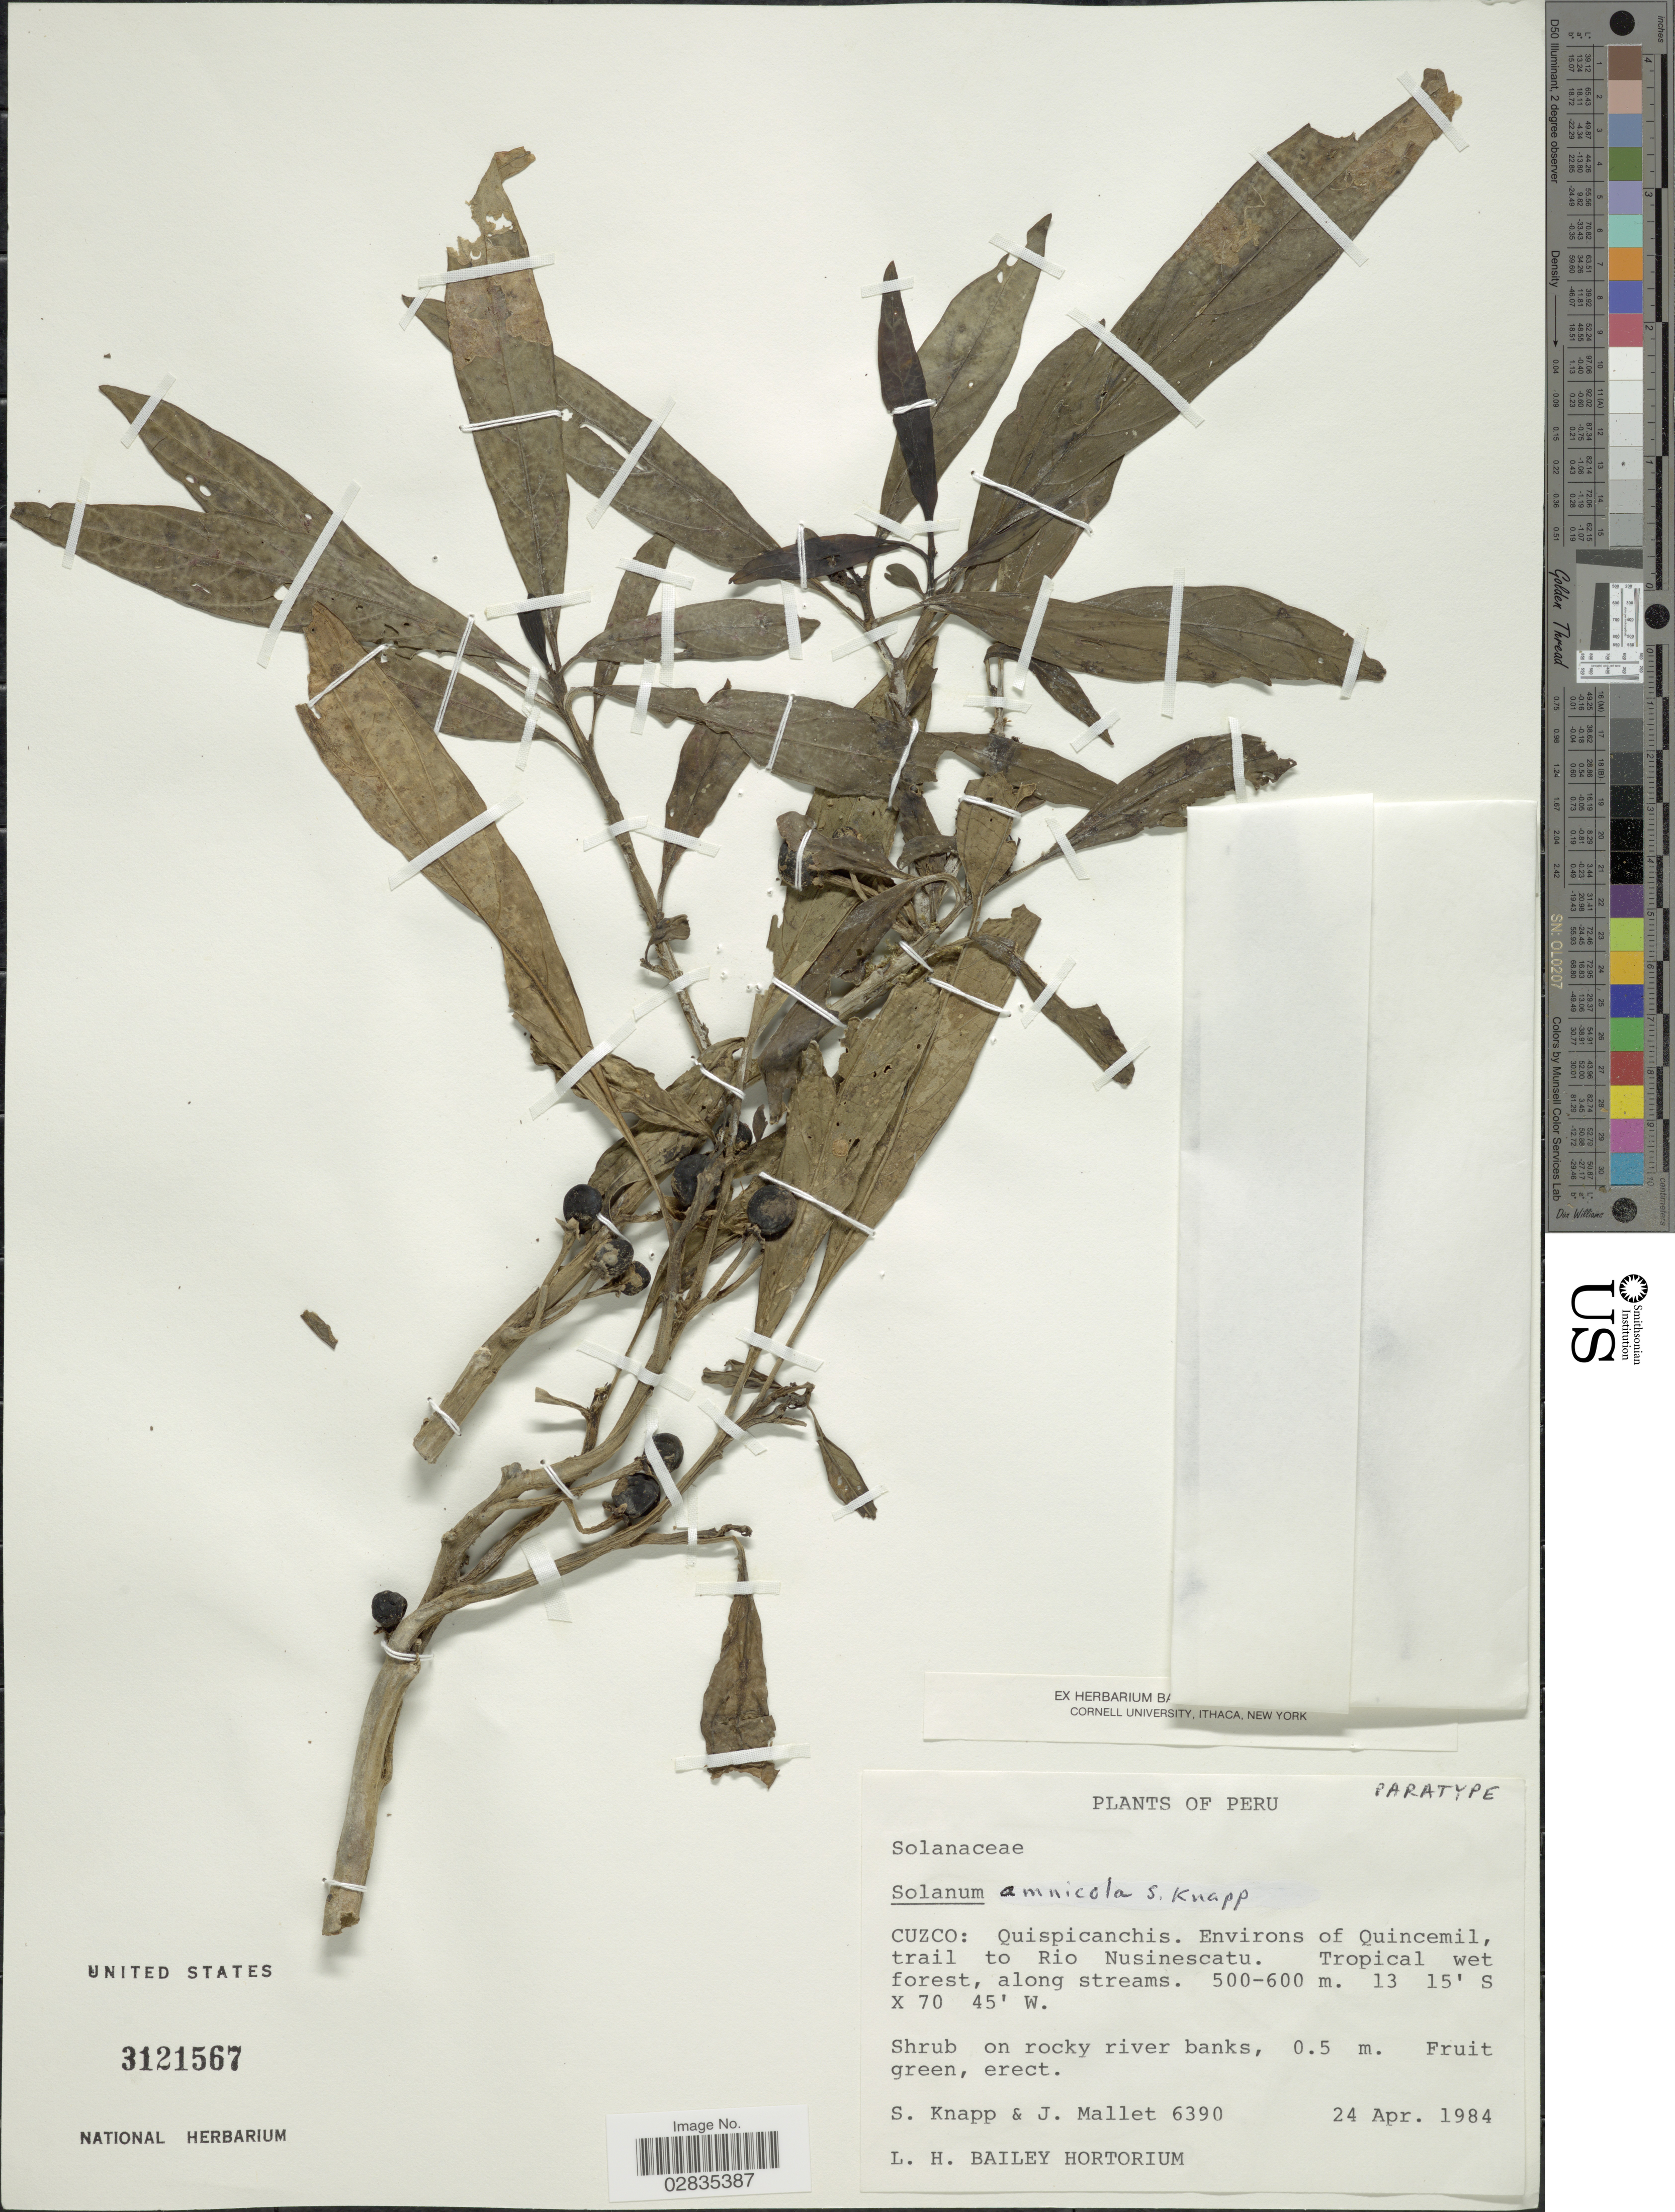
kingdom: Plantae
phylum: Tracheophyta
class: Magnoliopsida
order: Solanales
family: Solanaceae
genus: Solanum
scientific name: Solanum amnicola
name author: S. Knapp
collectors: S. Knapp & J. Mallet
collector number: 6390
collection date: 1984-04-24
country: Peru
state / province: Cusco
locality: Quispicanchis. Environs of Quincemil, trail to Rio Nusinescatu.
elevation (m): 500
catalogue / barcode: US 3121567